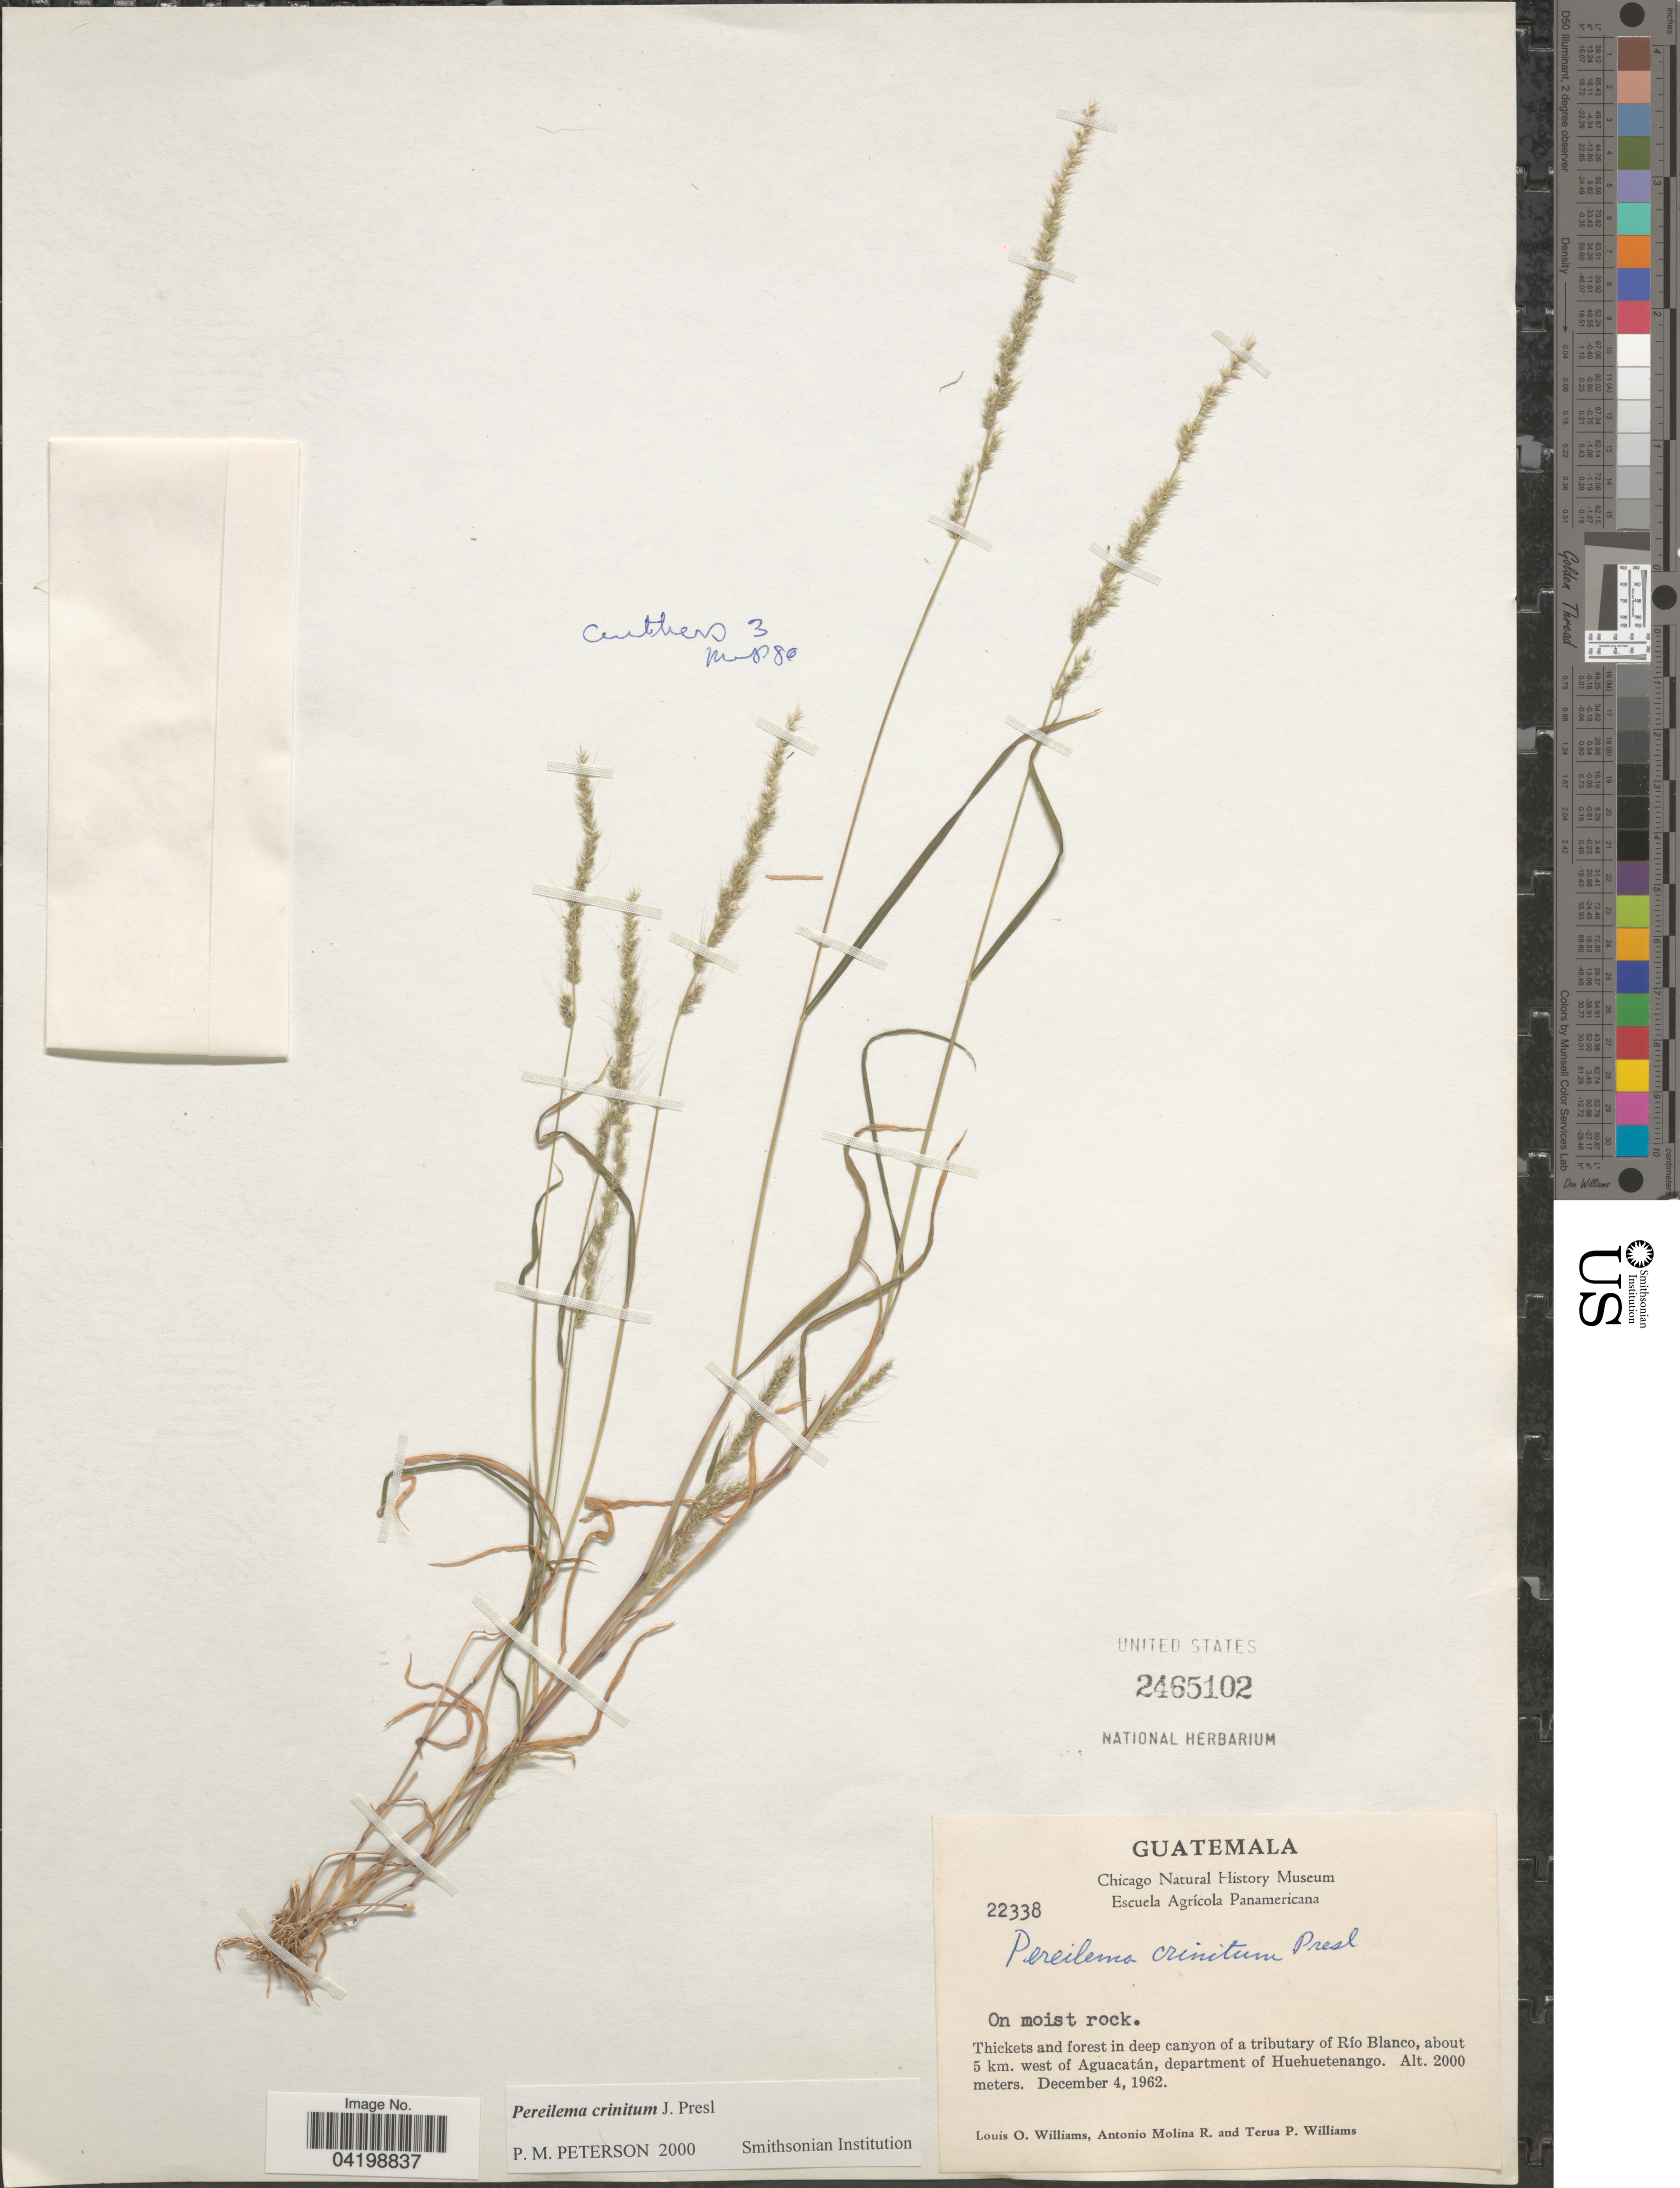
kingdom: Plantae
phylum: Tracheophyta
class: Liliopsida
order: Poales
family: Poaceae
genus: Muhlenbergia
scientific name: Muhlenbergia pereilema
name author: P.M. Peterson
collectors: L. O. Williams, A. Molina R. & T. P. Williams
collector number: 22338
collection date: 1962-12-04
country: Guatemala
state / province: Huehuetenango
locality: Thickets and forest in deep canyon of a tributary of Río Blanco, about 5 km. west of Aguacatán, department of Huehuetenango.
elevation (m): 2000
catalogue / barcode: US 2465102